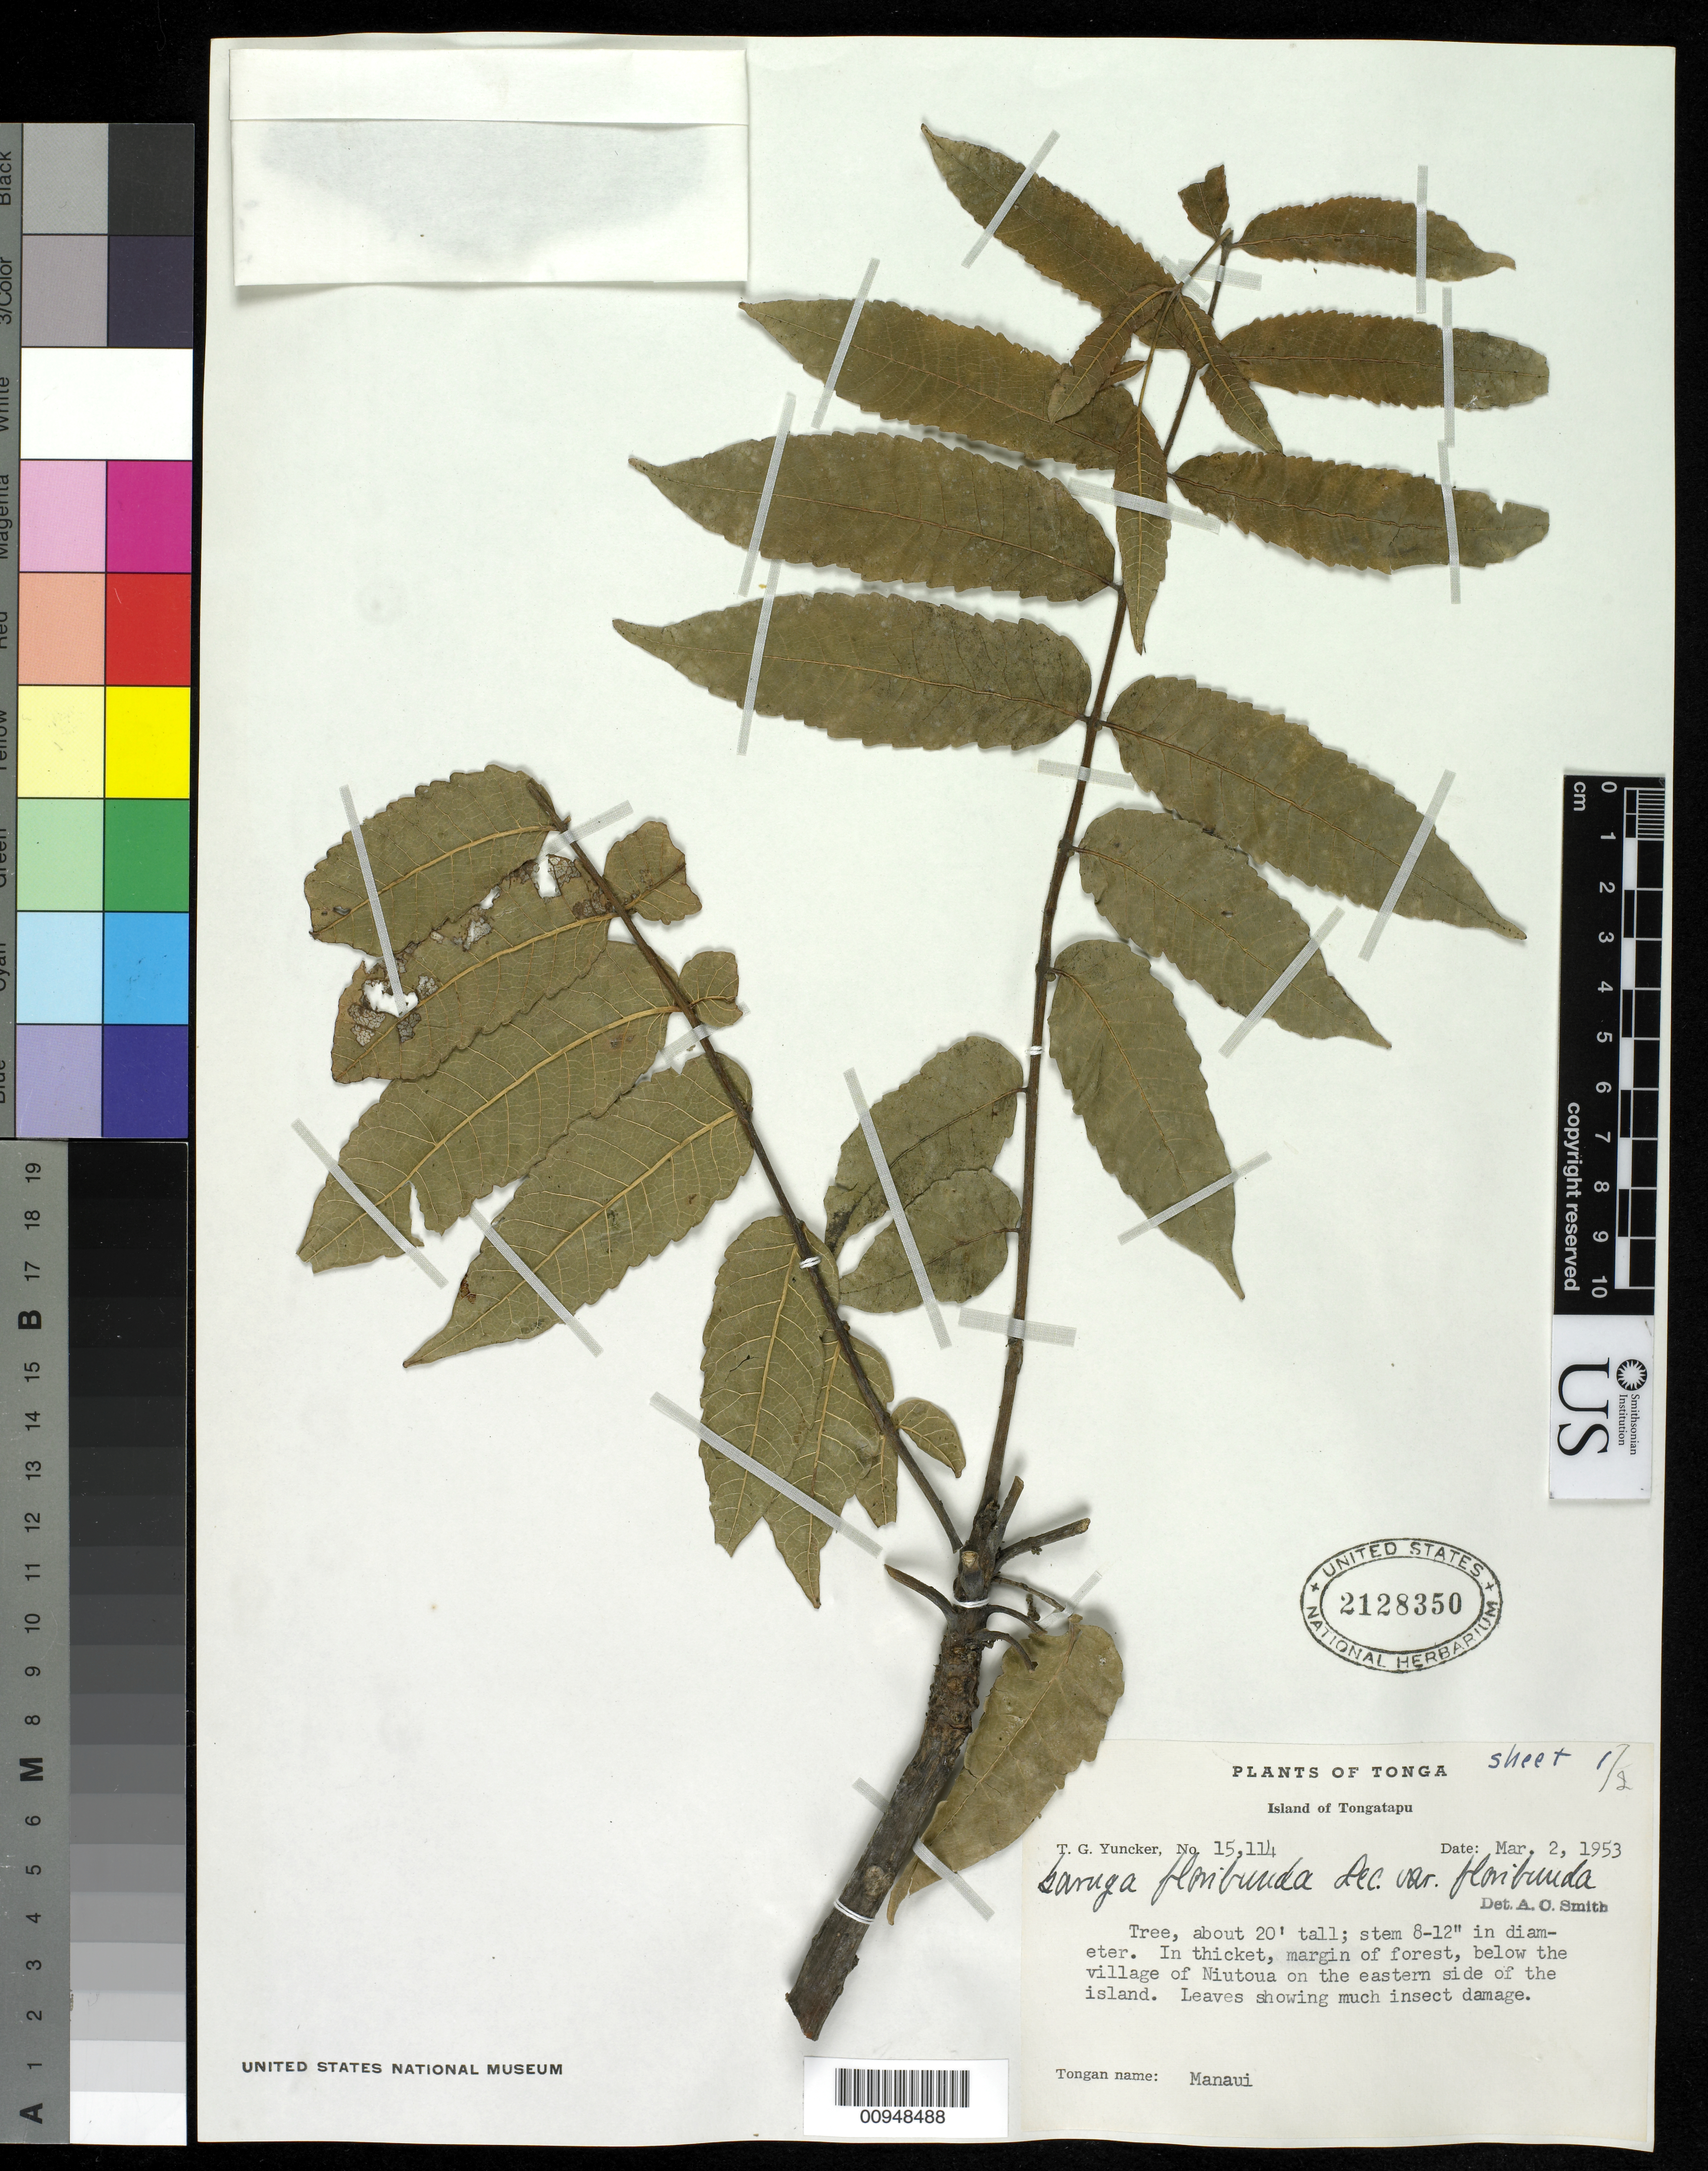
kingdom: Plantae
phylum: Tracheophyta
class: Magnoliopsida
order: Sapindales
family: Burseraceae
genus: Garuga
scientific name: Garuga floribunda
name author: Decne.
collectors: T. G. Yuncker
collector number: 15114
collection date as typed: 02 Mar 1953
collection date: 1953-03-02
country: Tonga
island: Tongatapu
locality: Below the village of Niutoua on the eastern side of the island.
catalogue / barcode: US 2128350